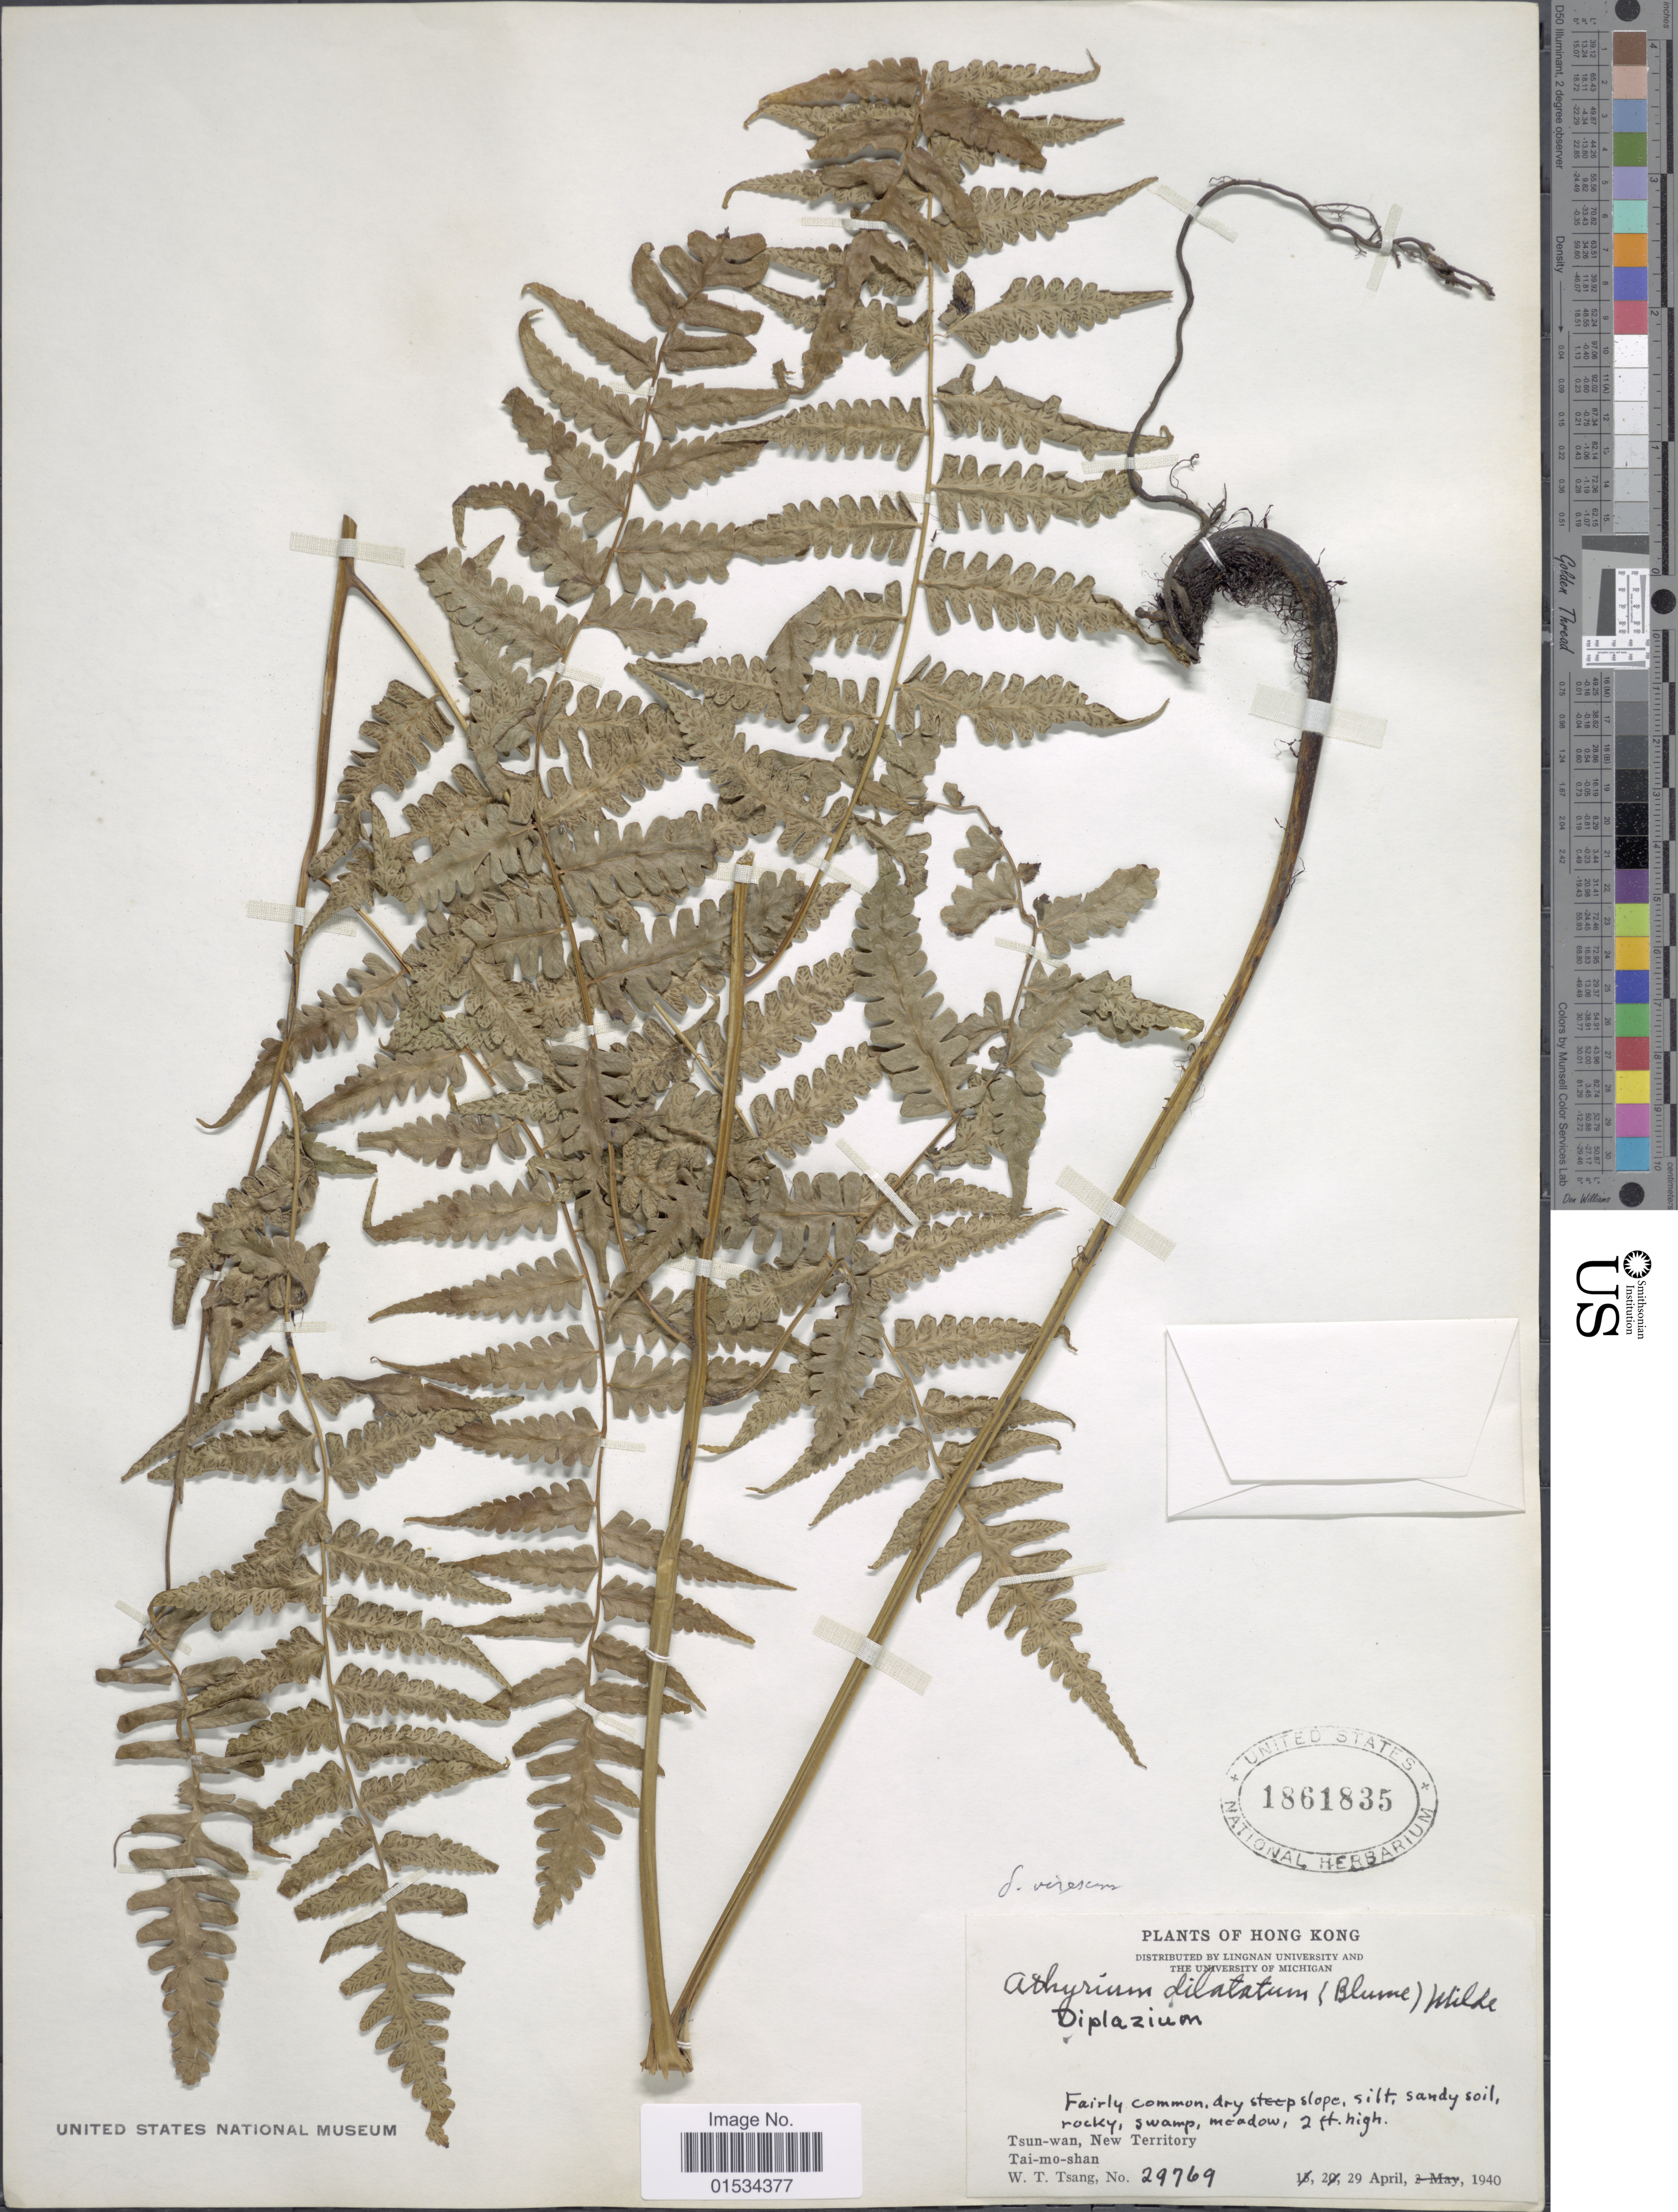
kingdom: Plantae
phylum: Tracheophyta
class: Polypodiopsida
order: Polypodiales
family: Athyriaceae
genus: Diplazium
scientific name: Diplazium virescens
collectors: W. T. Tsang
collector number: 29769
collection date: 1940-04-29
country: China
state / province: Hong Kong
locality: Tsun-wan New Territory, Tai-mo-shan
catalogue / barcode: US 1861835